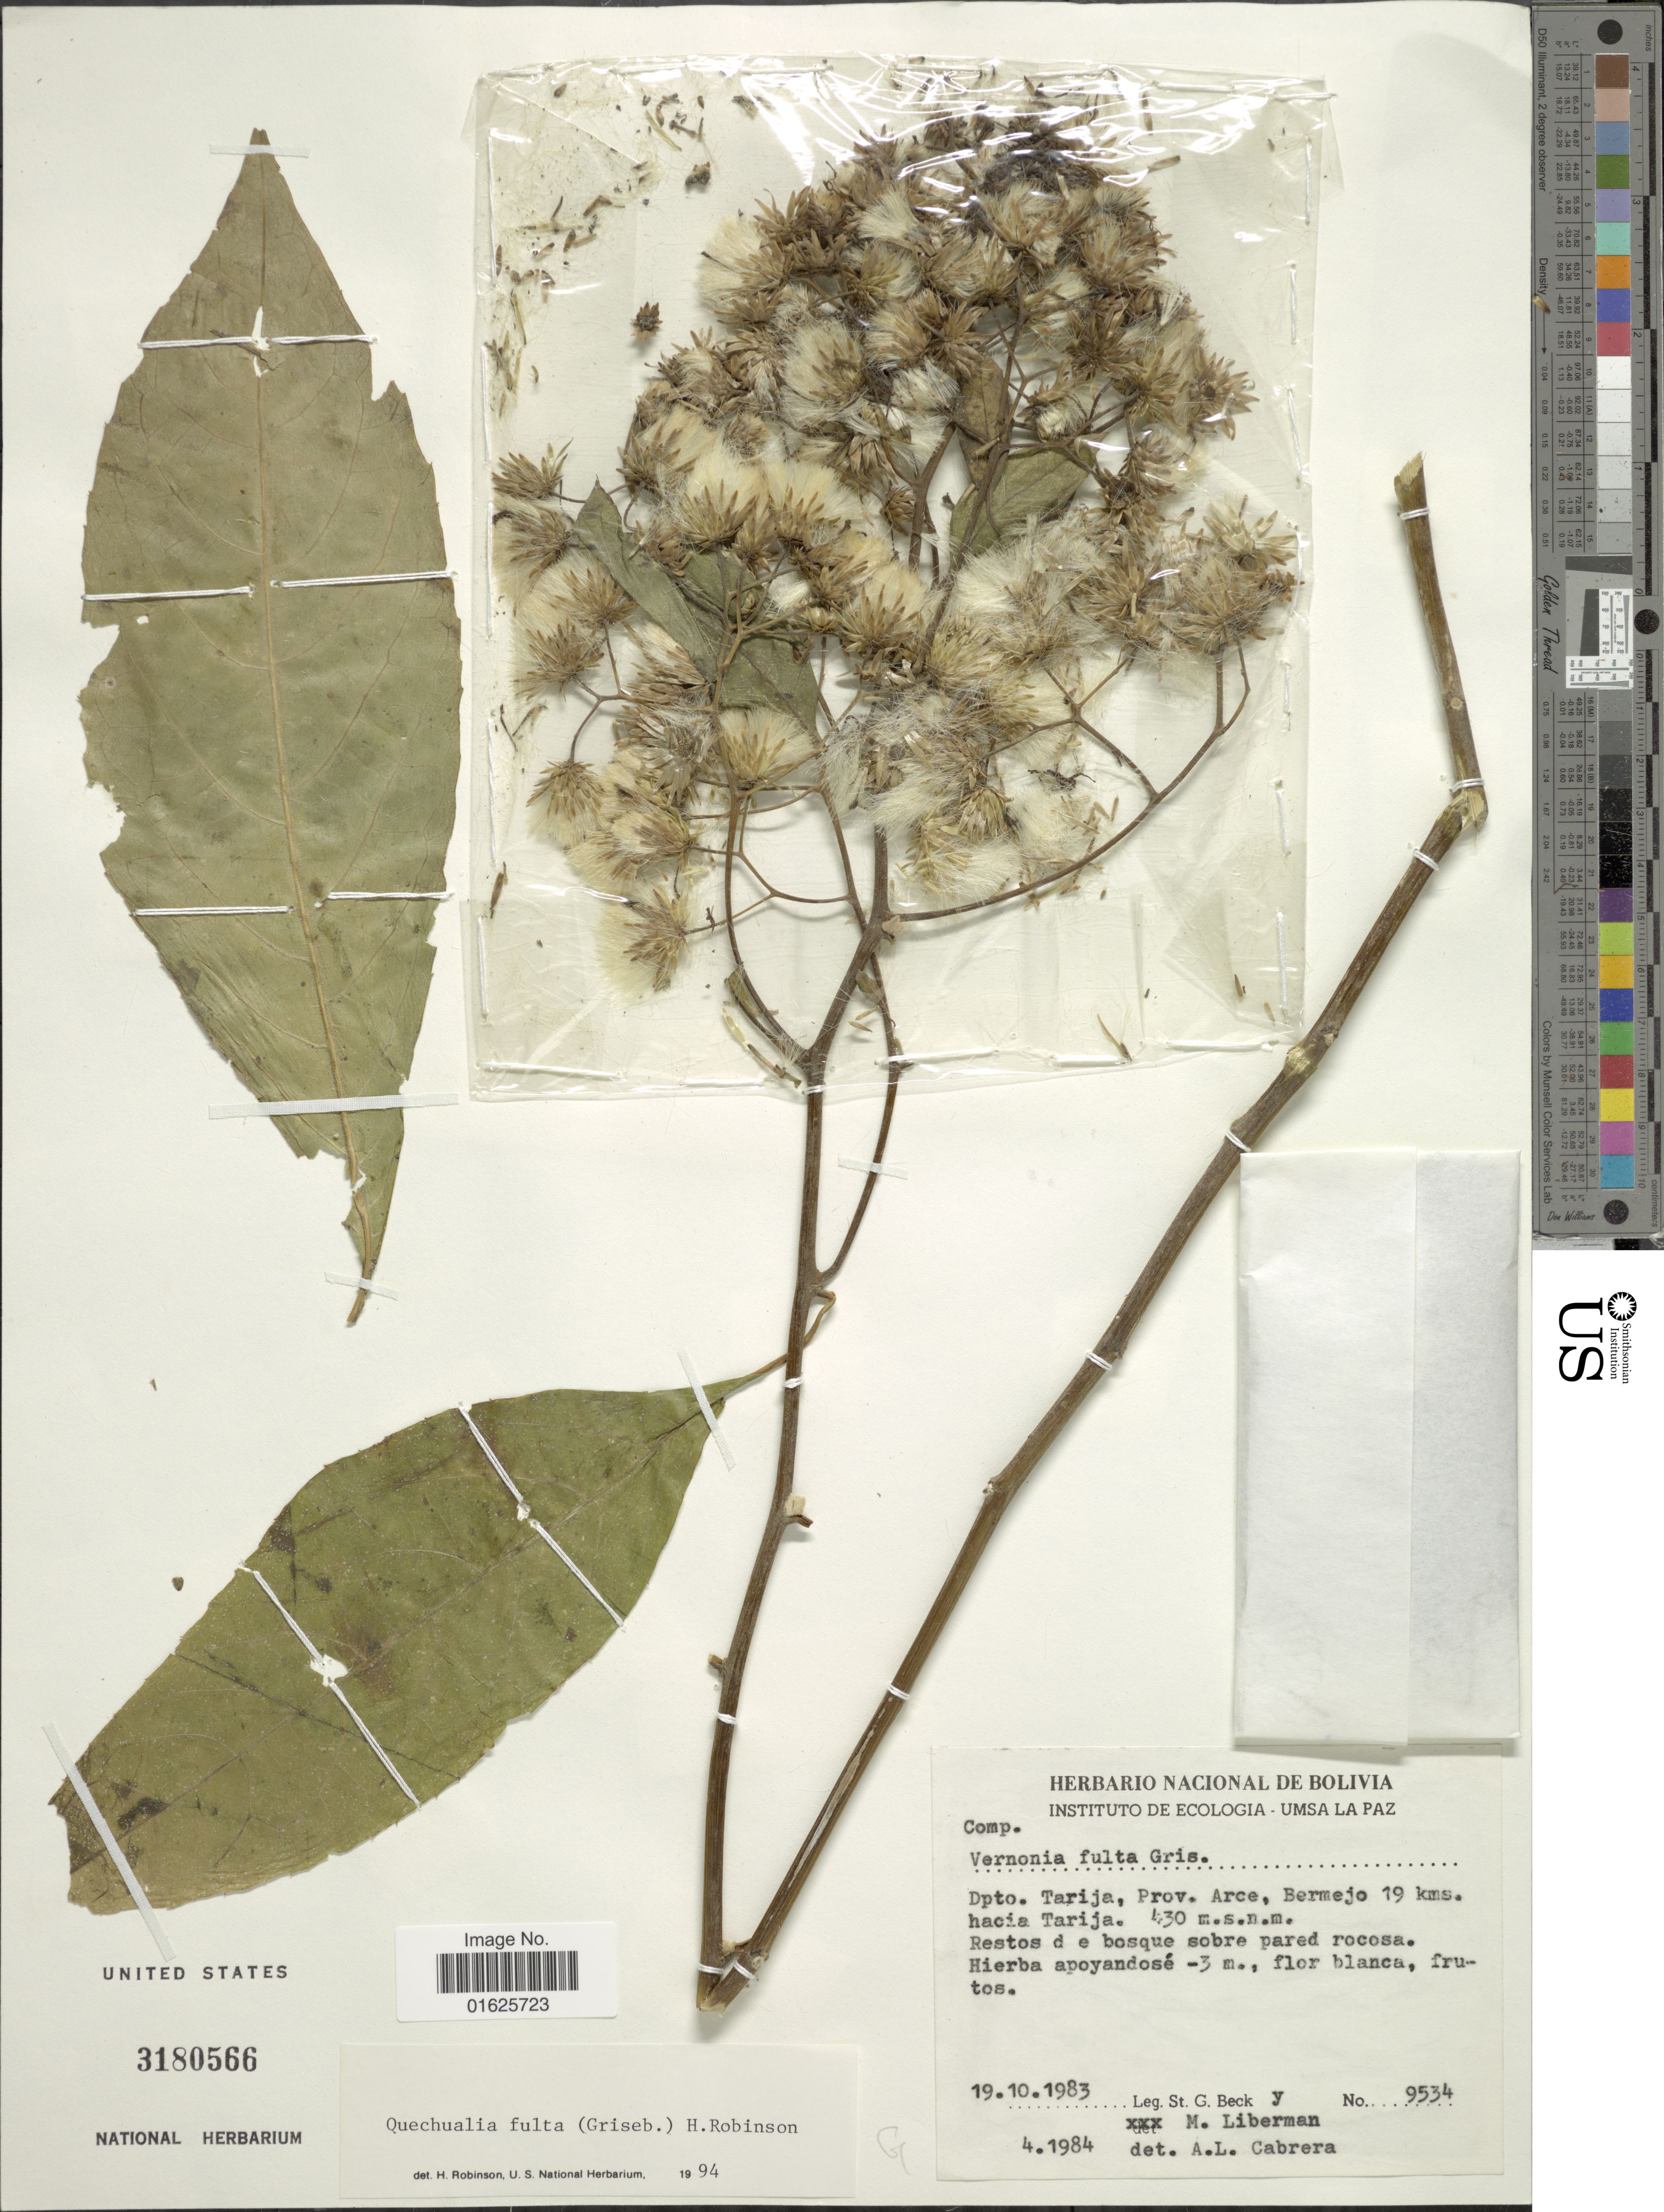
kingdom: Plantae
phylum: Tracheophyta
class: Magnoliopsida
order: Asterales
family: Asteraceae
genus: Quechualia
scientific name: Quechualia fulta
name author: (Griseb.) H. Rob.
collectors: S. G. Beck & M. Liberman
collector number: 9534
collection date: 1983-10-19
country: Bolivia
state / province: Tarija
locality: Dpto. Tarija, Prov. Arce, Bermejo 19 kms hacia Tarija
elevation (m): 430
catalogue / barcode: US 3180566